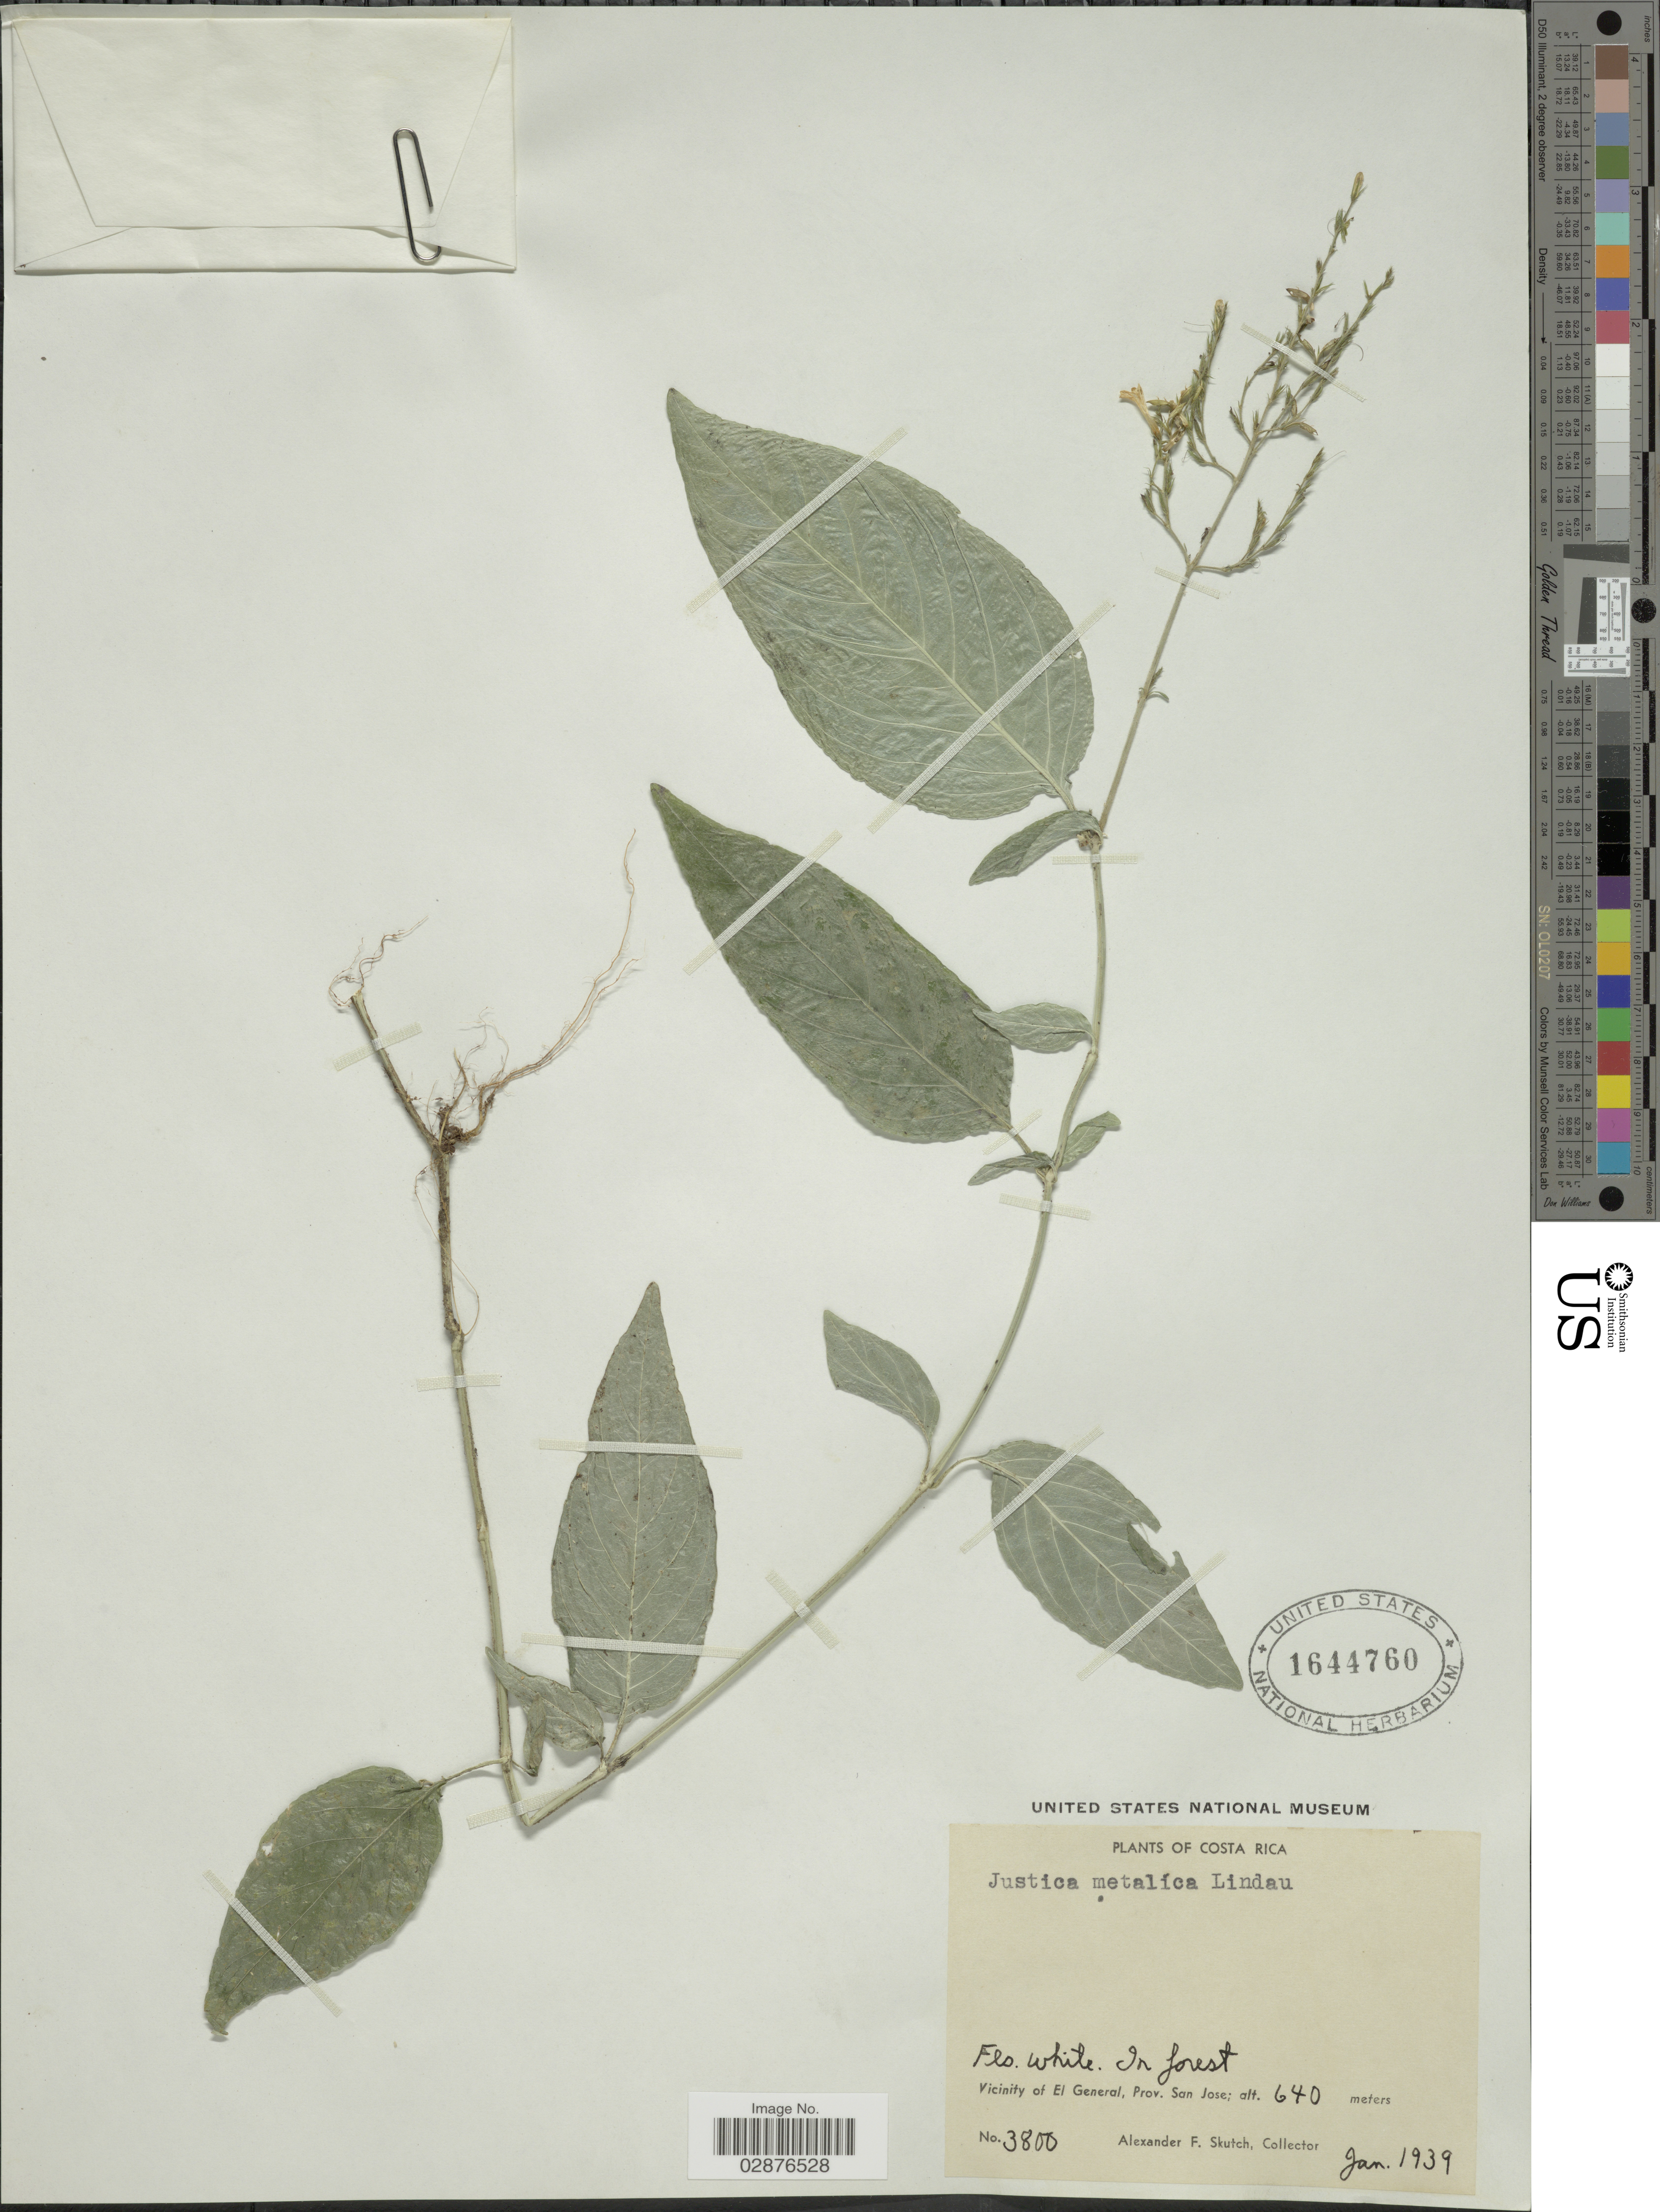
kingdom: Plantae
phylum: Tracheophyta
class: Magnoliopsida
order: Lamiales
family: Acanthaceae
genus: Justicia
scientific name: Justicia metallica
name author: Lindau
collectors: A. F. Skutch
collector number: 3800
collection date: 1939-01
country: Costa Rica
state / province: San José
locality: Vicinity of El General.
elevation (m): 640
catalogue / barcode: US 1644760